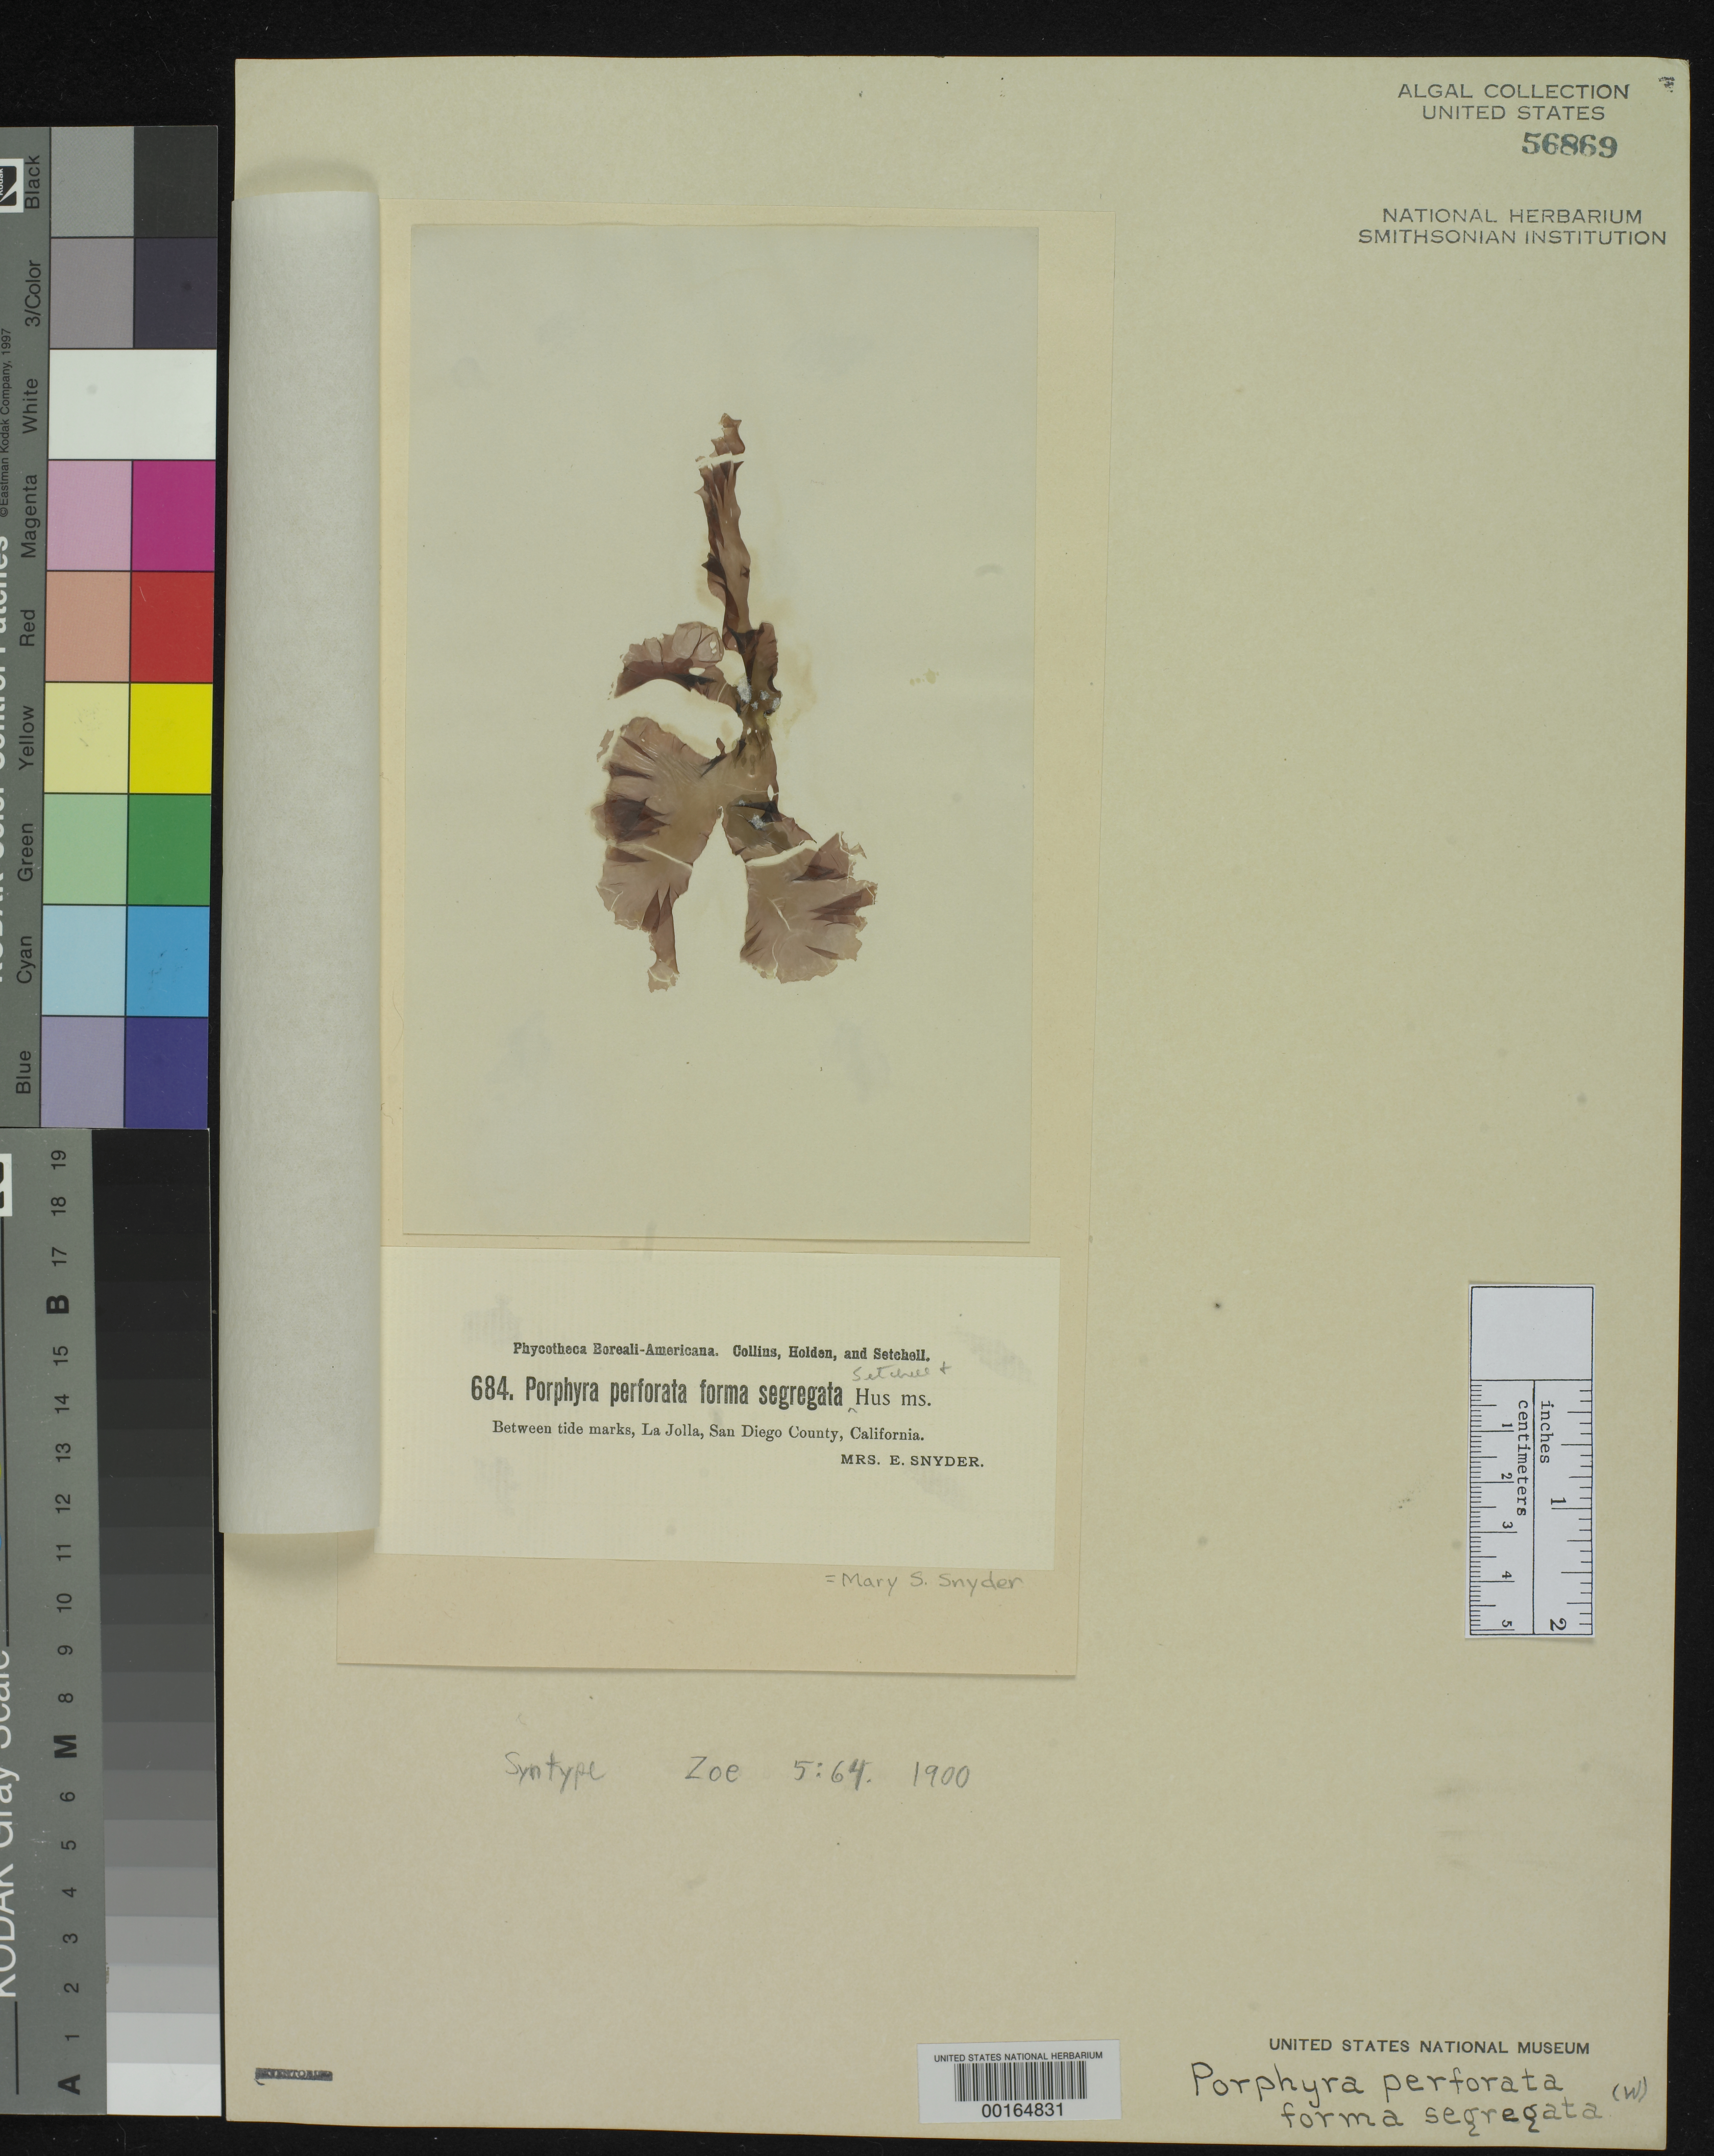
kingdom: Plantae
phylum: Rhodophyta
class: Bangiophyceae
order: Bangiales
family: Bangiaceae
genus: Porphyra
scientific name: Porphyra perforata f. segregata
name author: Setch. & Hus in Hus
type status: Syntype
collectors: M. Snyder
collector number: PB-A 684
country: United States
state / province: California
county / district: San Diego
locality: La Jolla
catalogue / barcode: US 56869